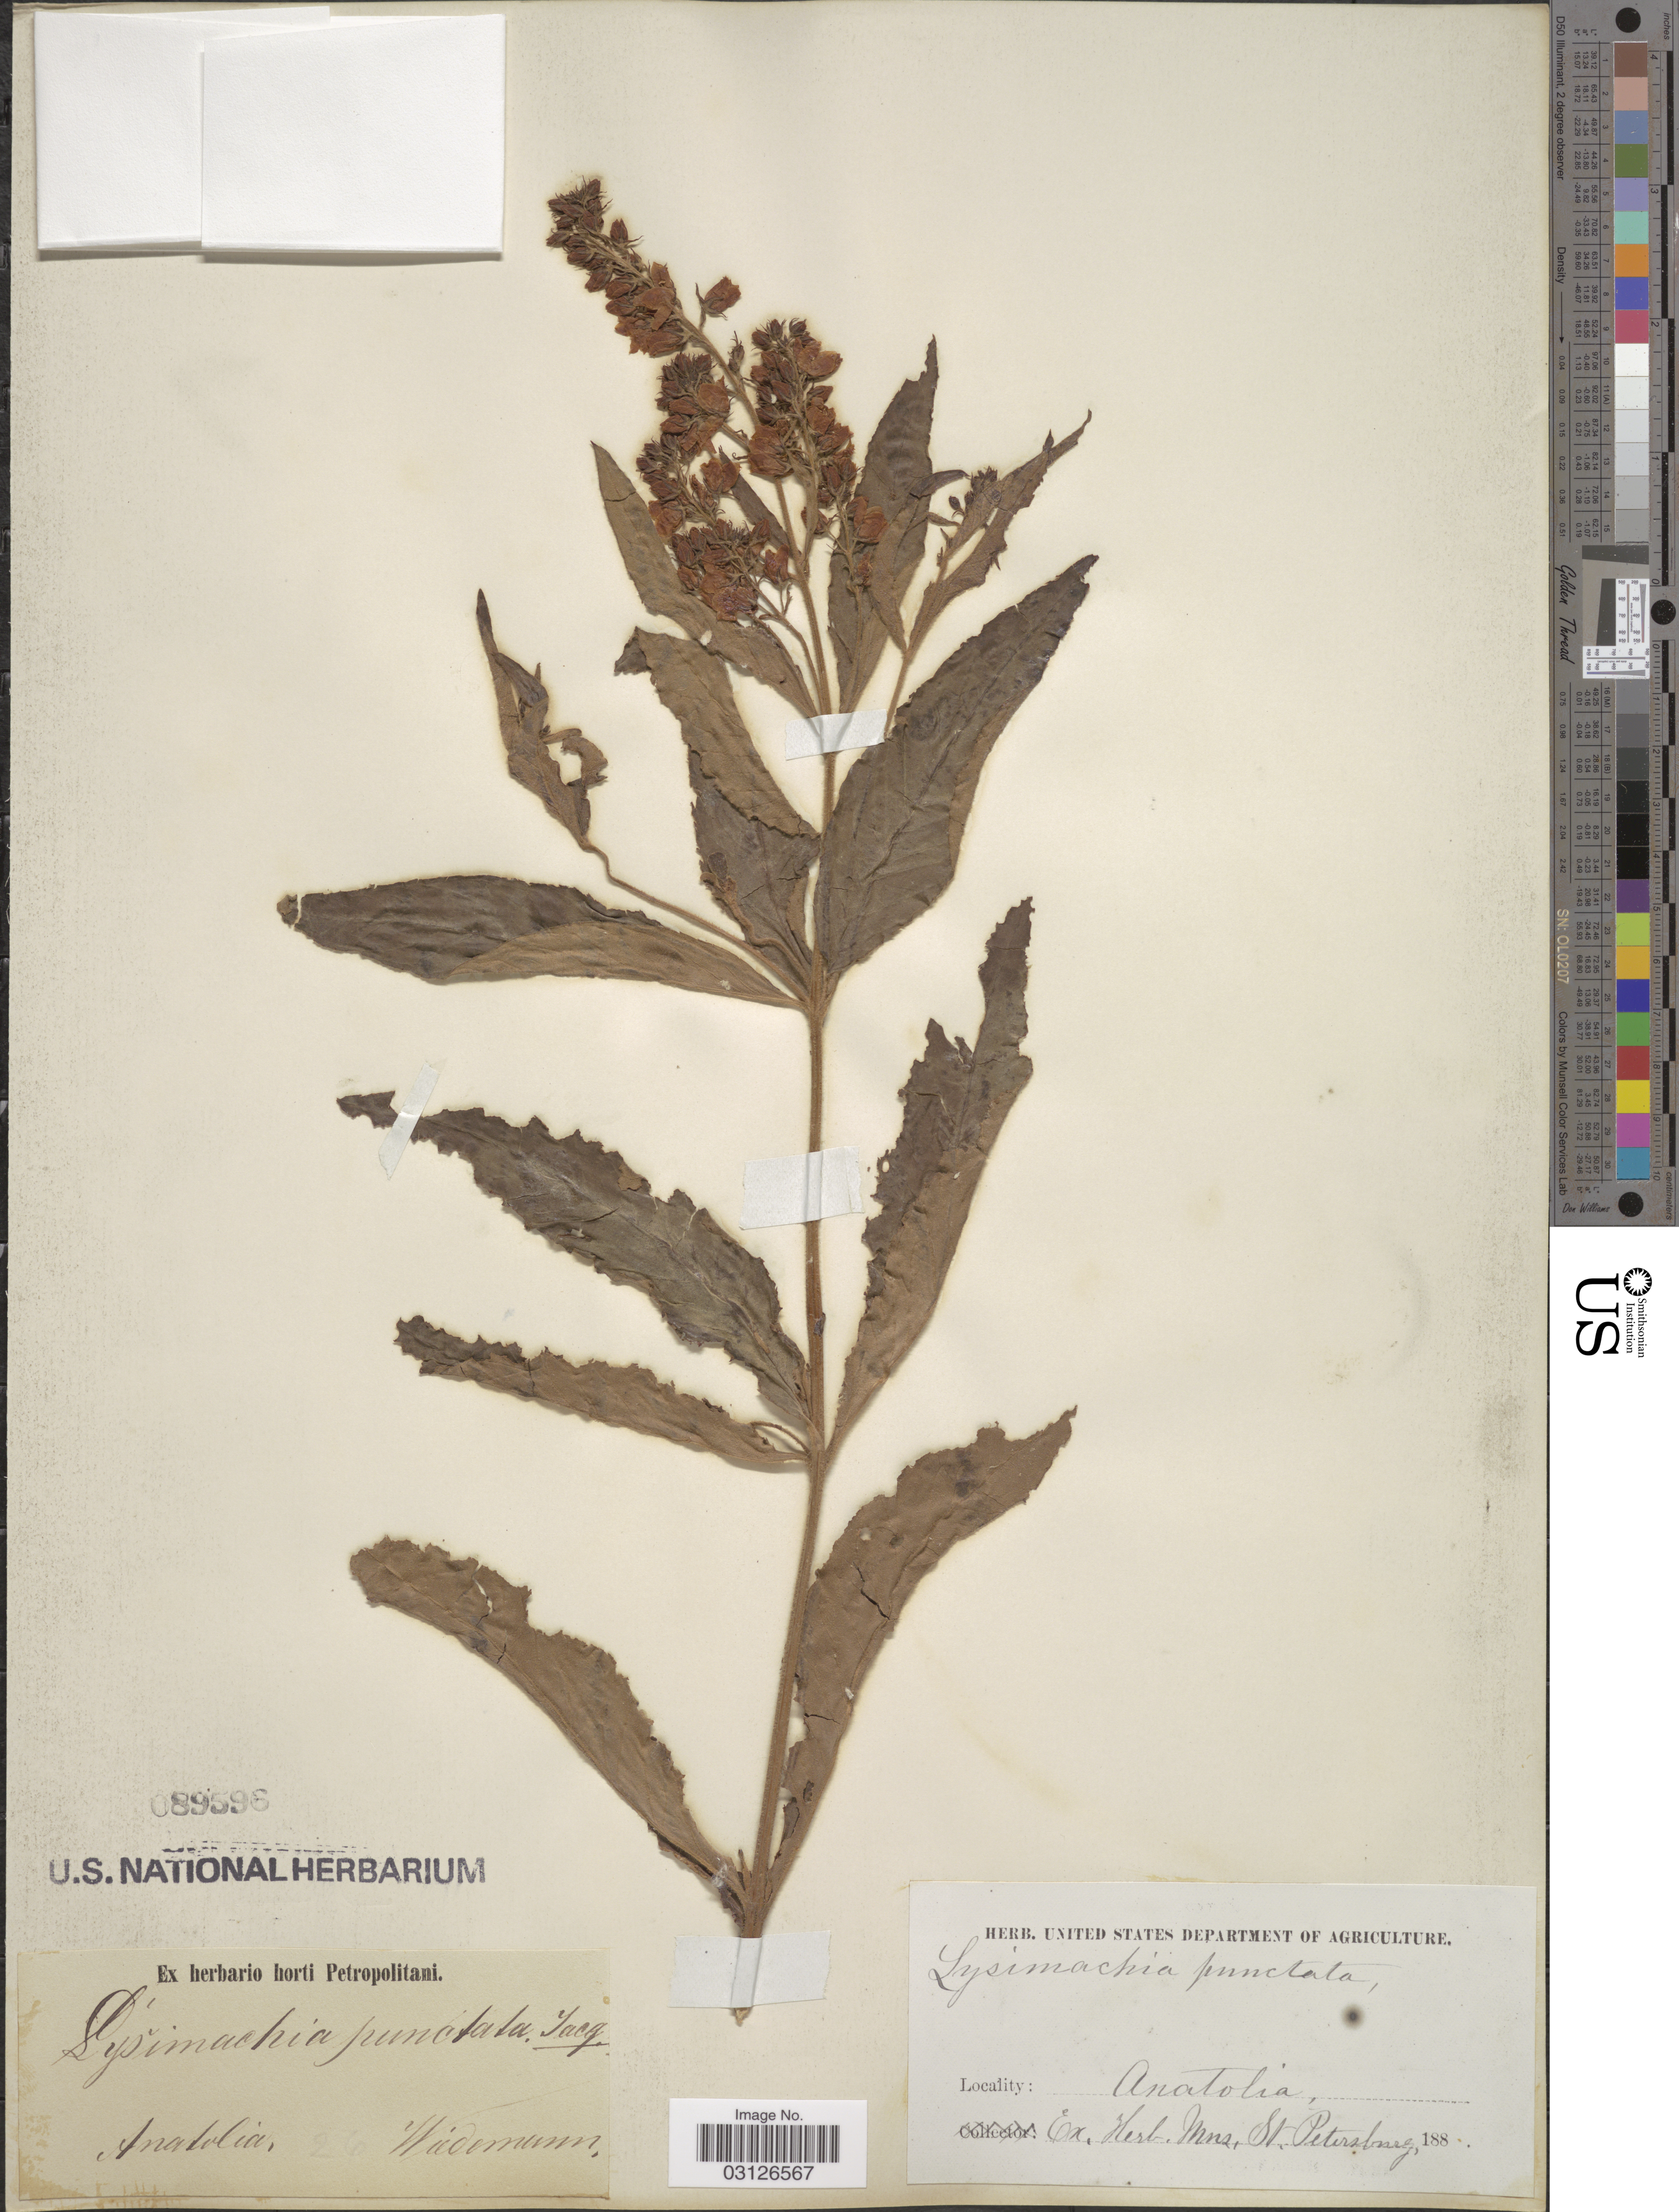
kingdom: Plantae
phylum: Tracheophyta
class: Magnoliopsida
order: Ericales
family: Primulaceae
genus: Lysimachia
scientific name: Lysimachia punctata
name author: L.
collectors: Wiedemann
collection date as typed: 188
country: Turkey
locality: Anatolia.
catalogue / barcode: US 89596